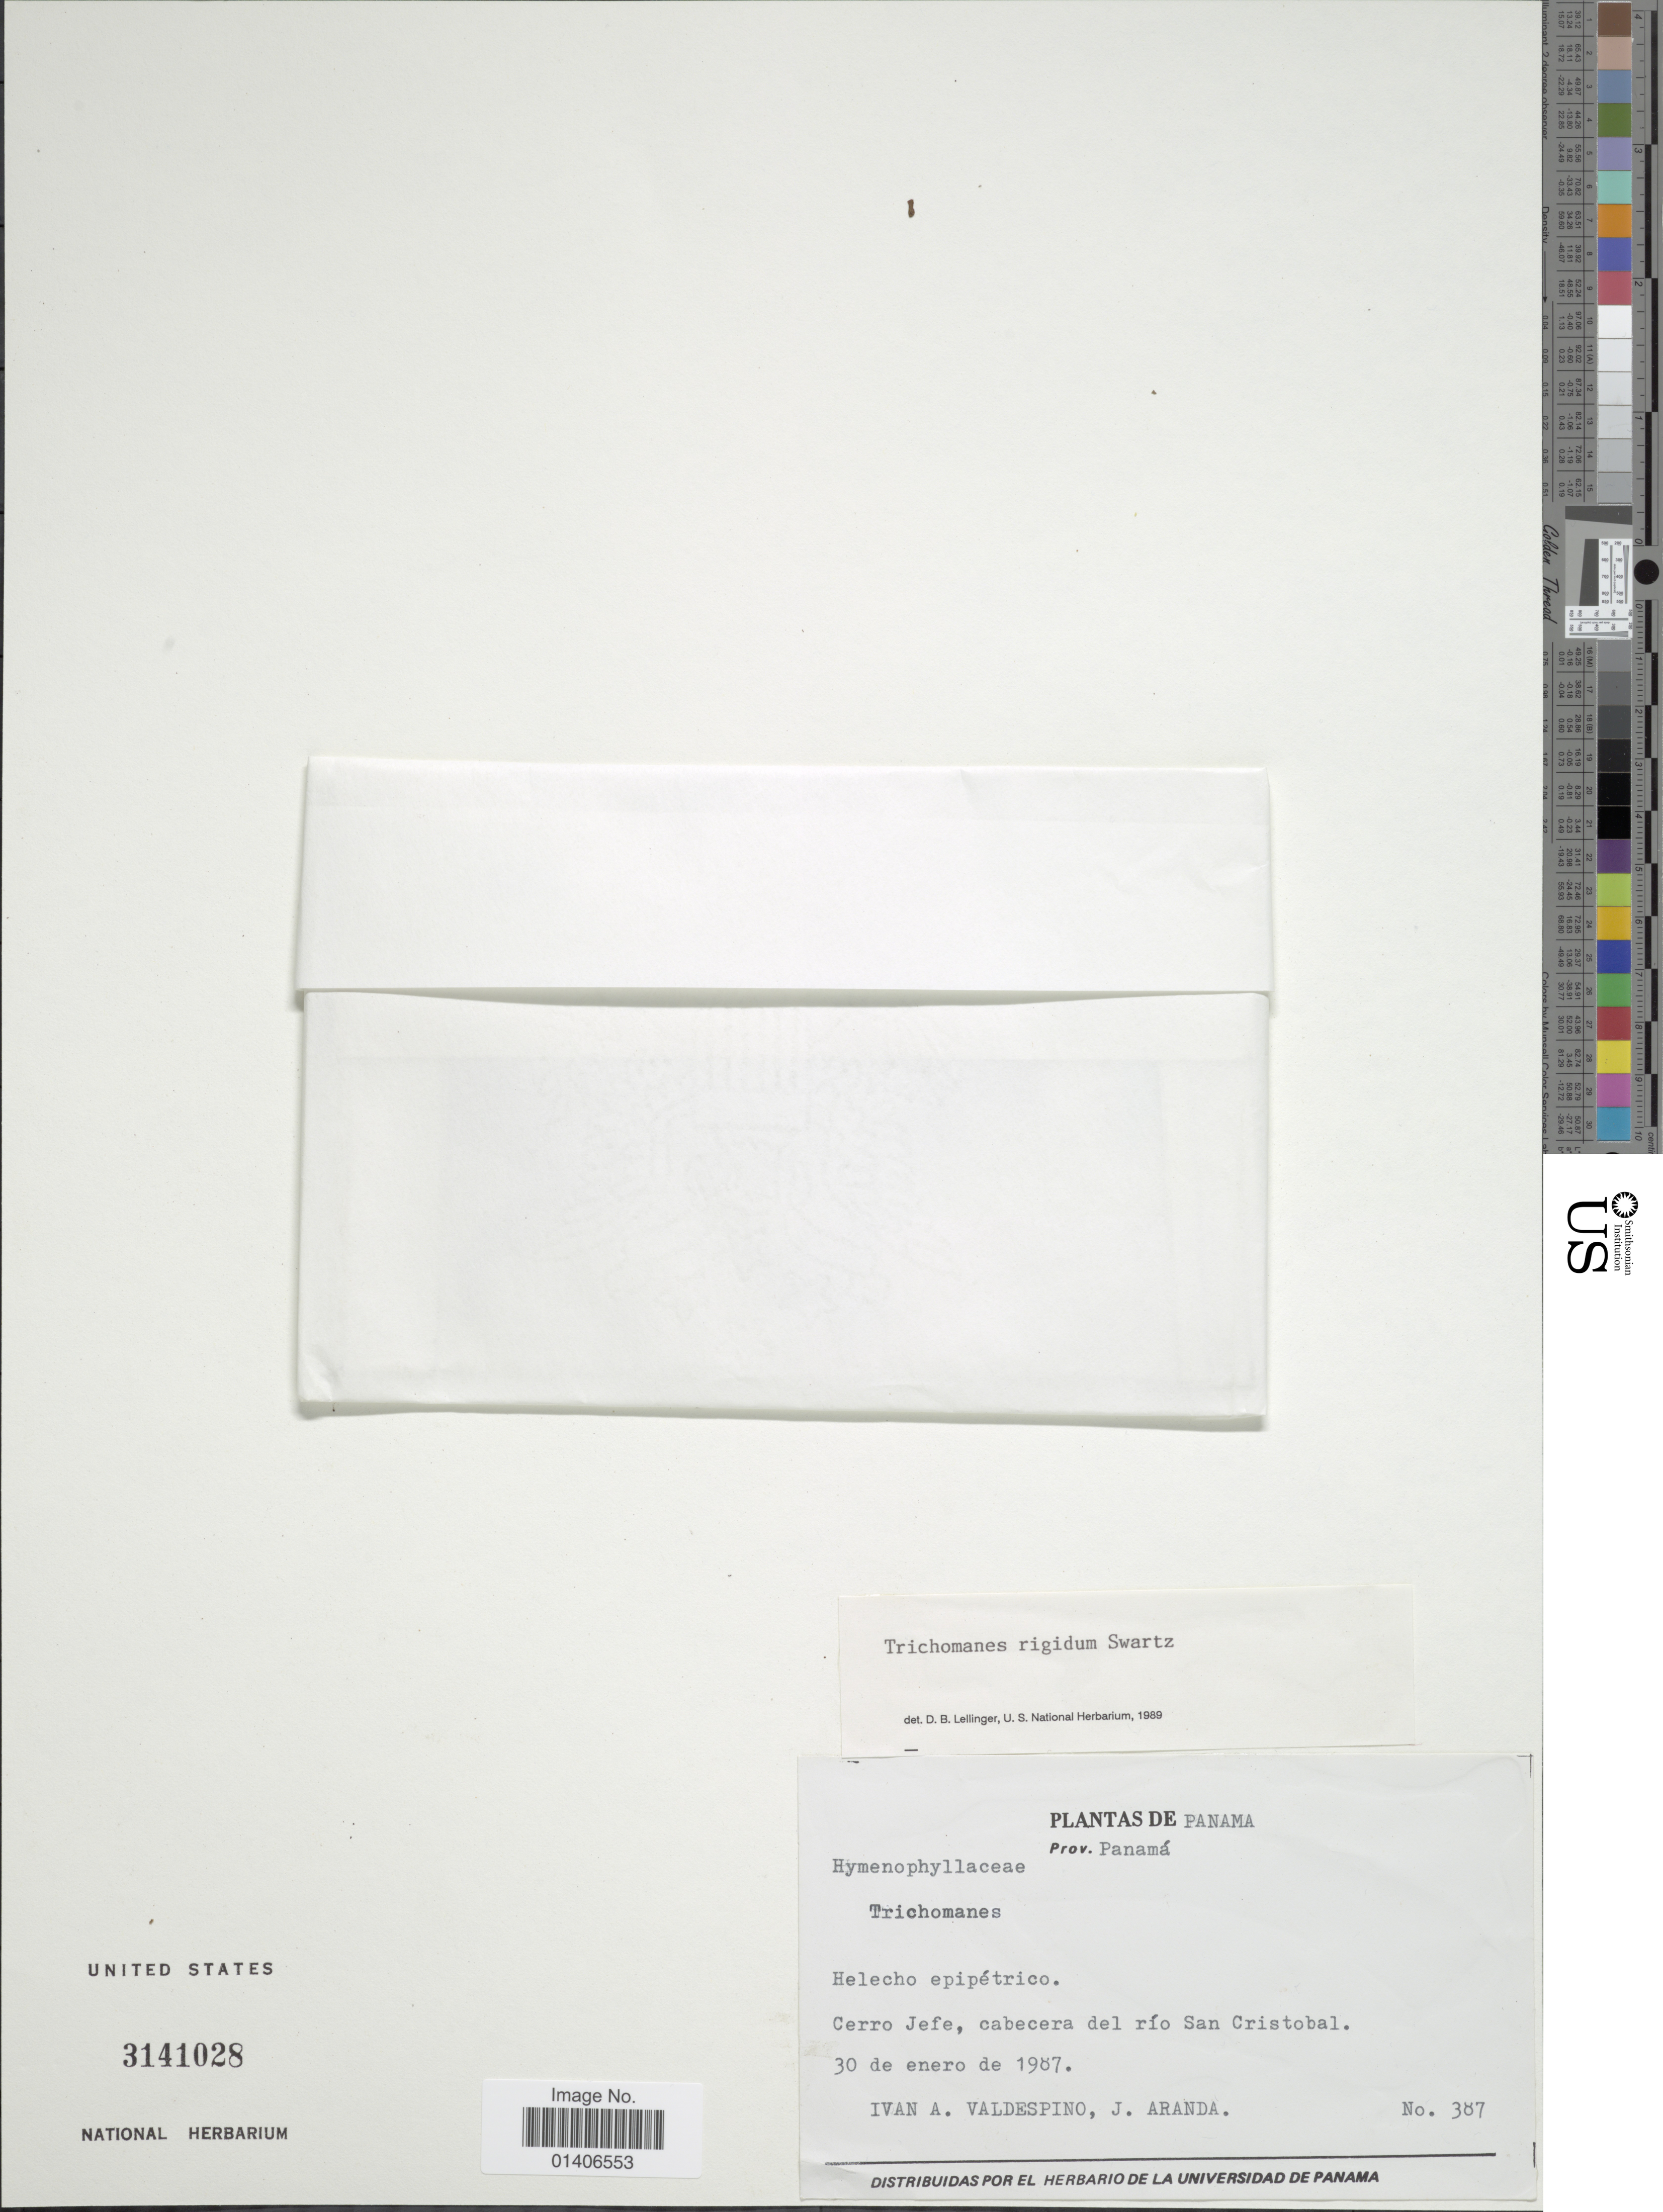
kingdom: Plantae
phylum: Tracheophyta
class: Polypodiopsida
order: Hymenophyllales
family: Hymenophyllaceae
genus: Abrodictyum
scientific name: Abrodictyum rigidum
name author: (Sw.) Ebihara & Dubuisson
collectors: I. A. Valdespino & J. Aranda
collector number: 387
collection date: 1987-01-30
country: Panama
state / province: Panamá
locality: Cerro Jefe, cabecera del río San Cristobal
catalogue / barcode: US 3141028